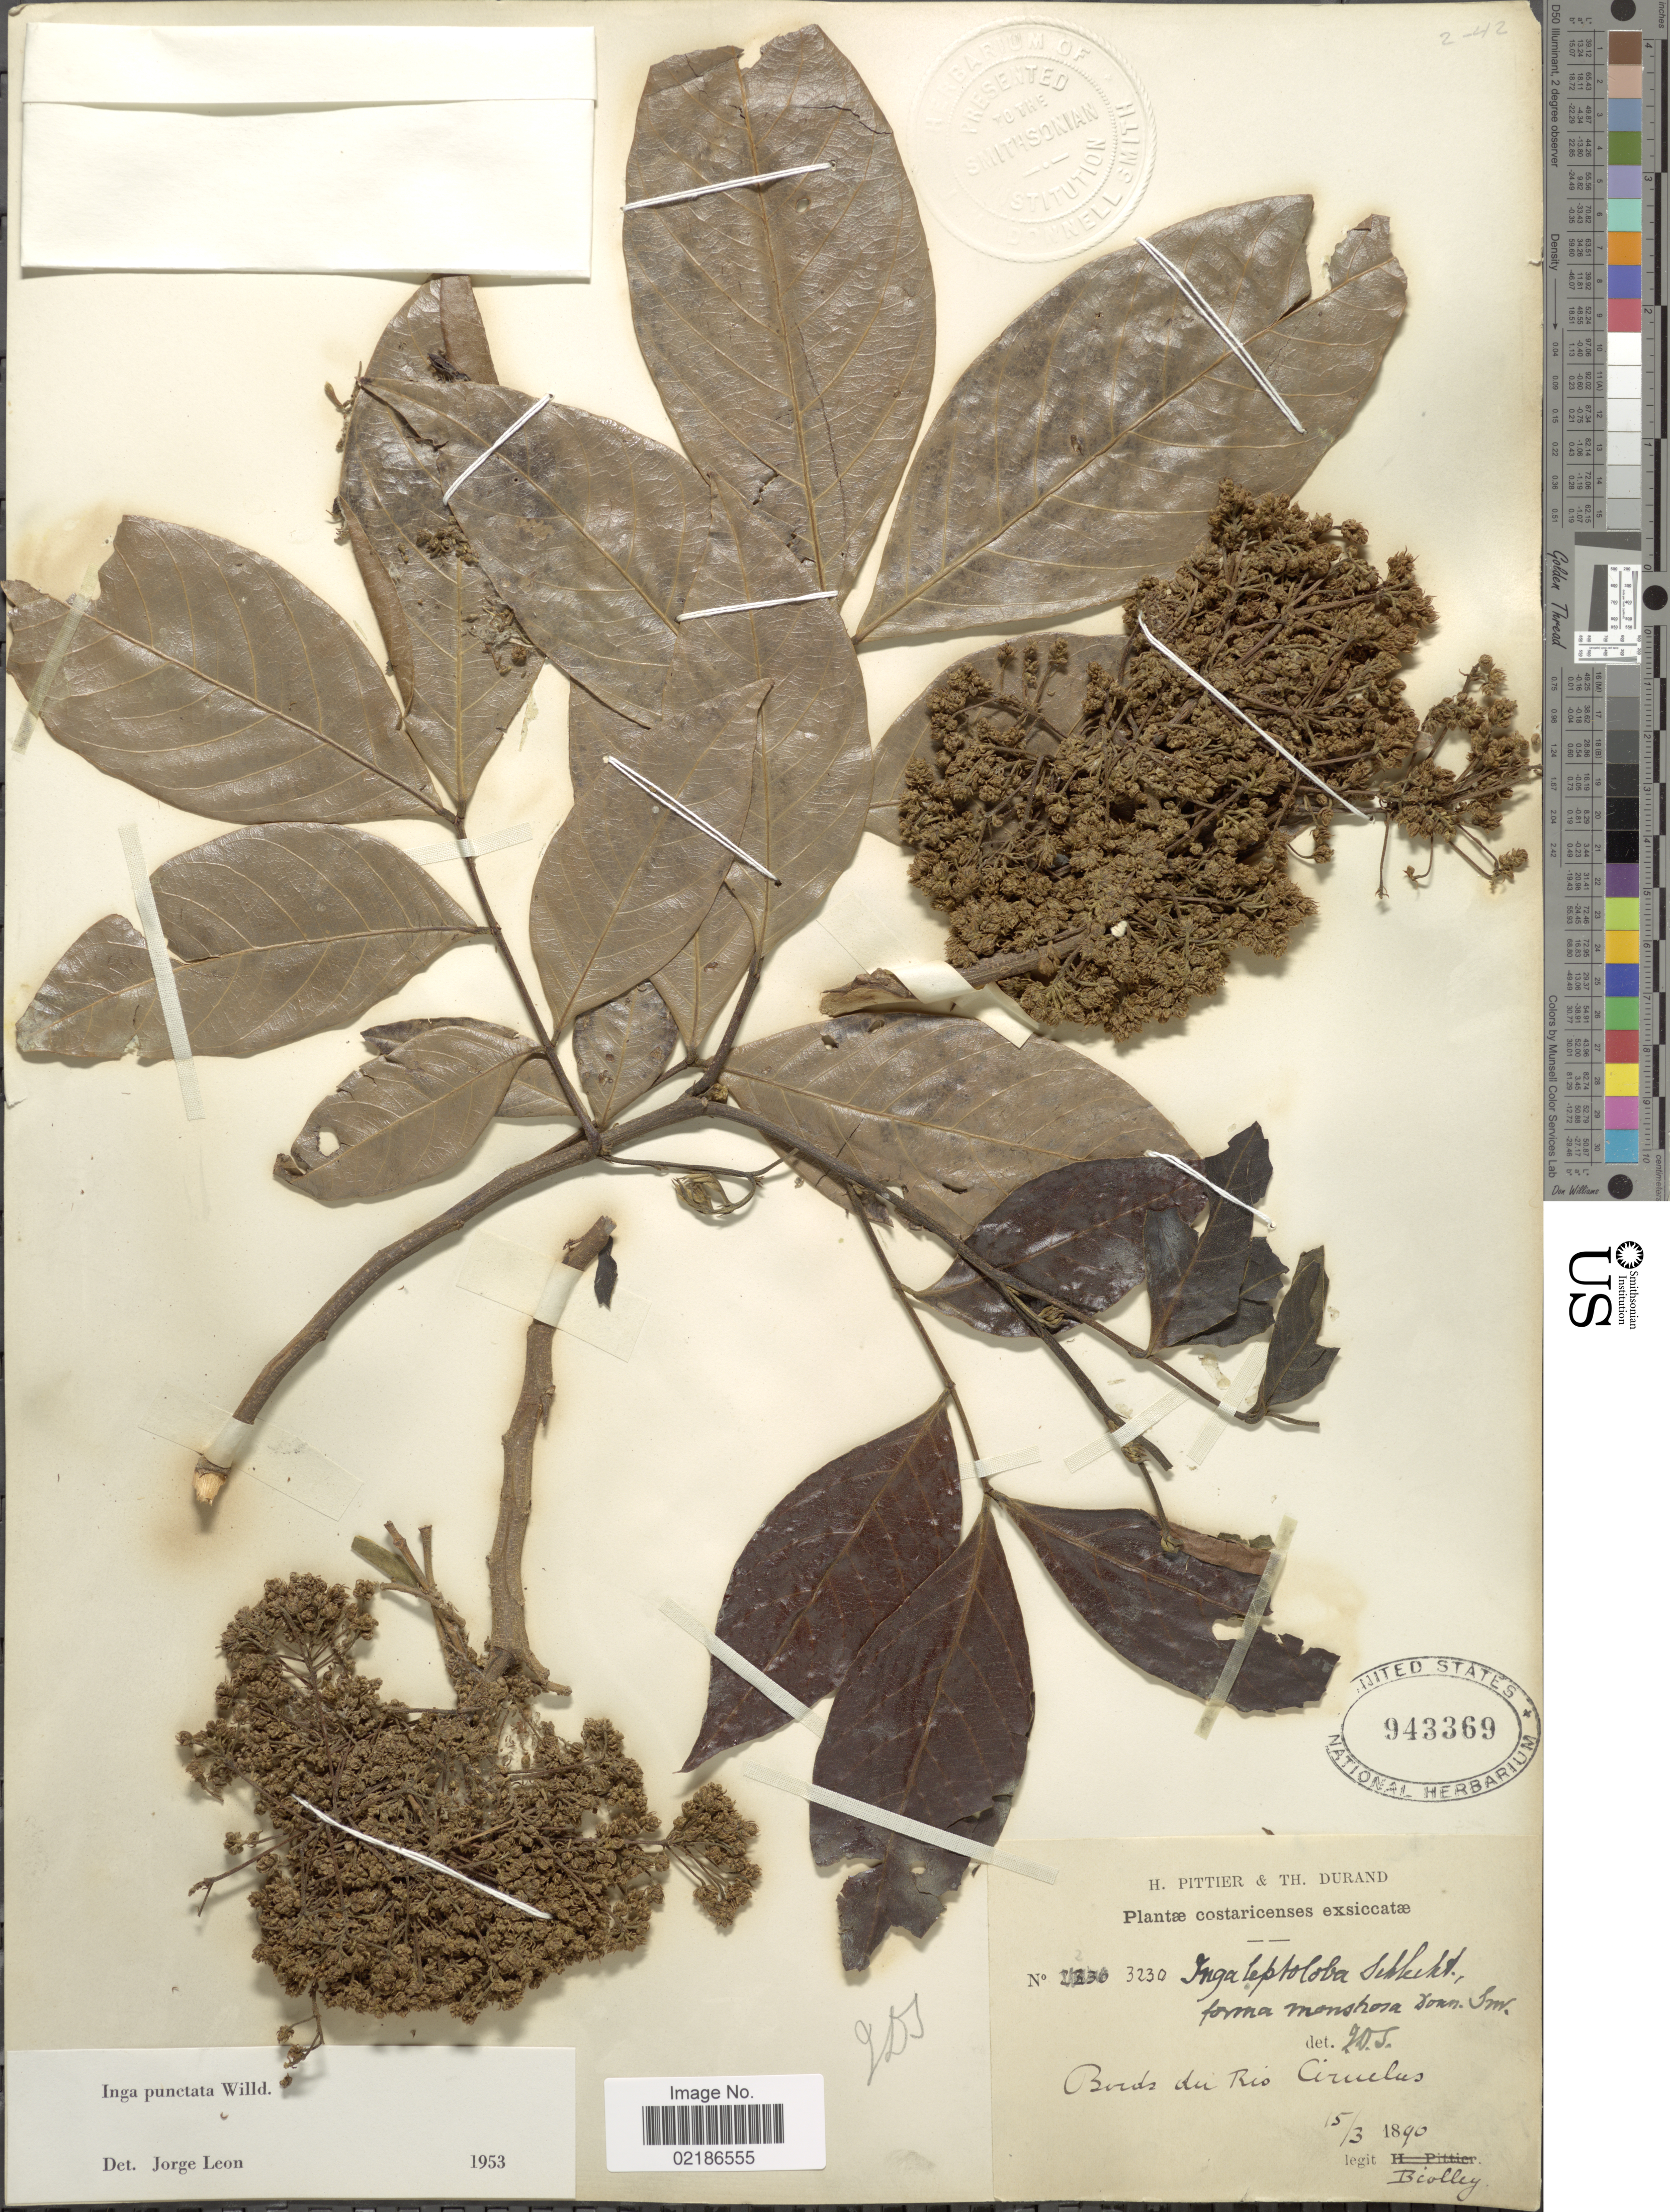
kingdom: Plantae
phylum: Tracheophyta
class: Magnoliopsida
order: Fabales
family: Fabaceae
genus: Inga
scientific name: Inga punctata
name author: Willd.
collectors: P. Biolley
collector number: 3230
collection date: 1890-03-15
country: Costa Rica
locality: Bords du Rio Ciruelus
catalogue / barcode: US 943369